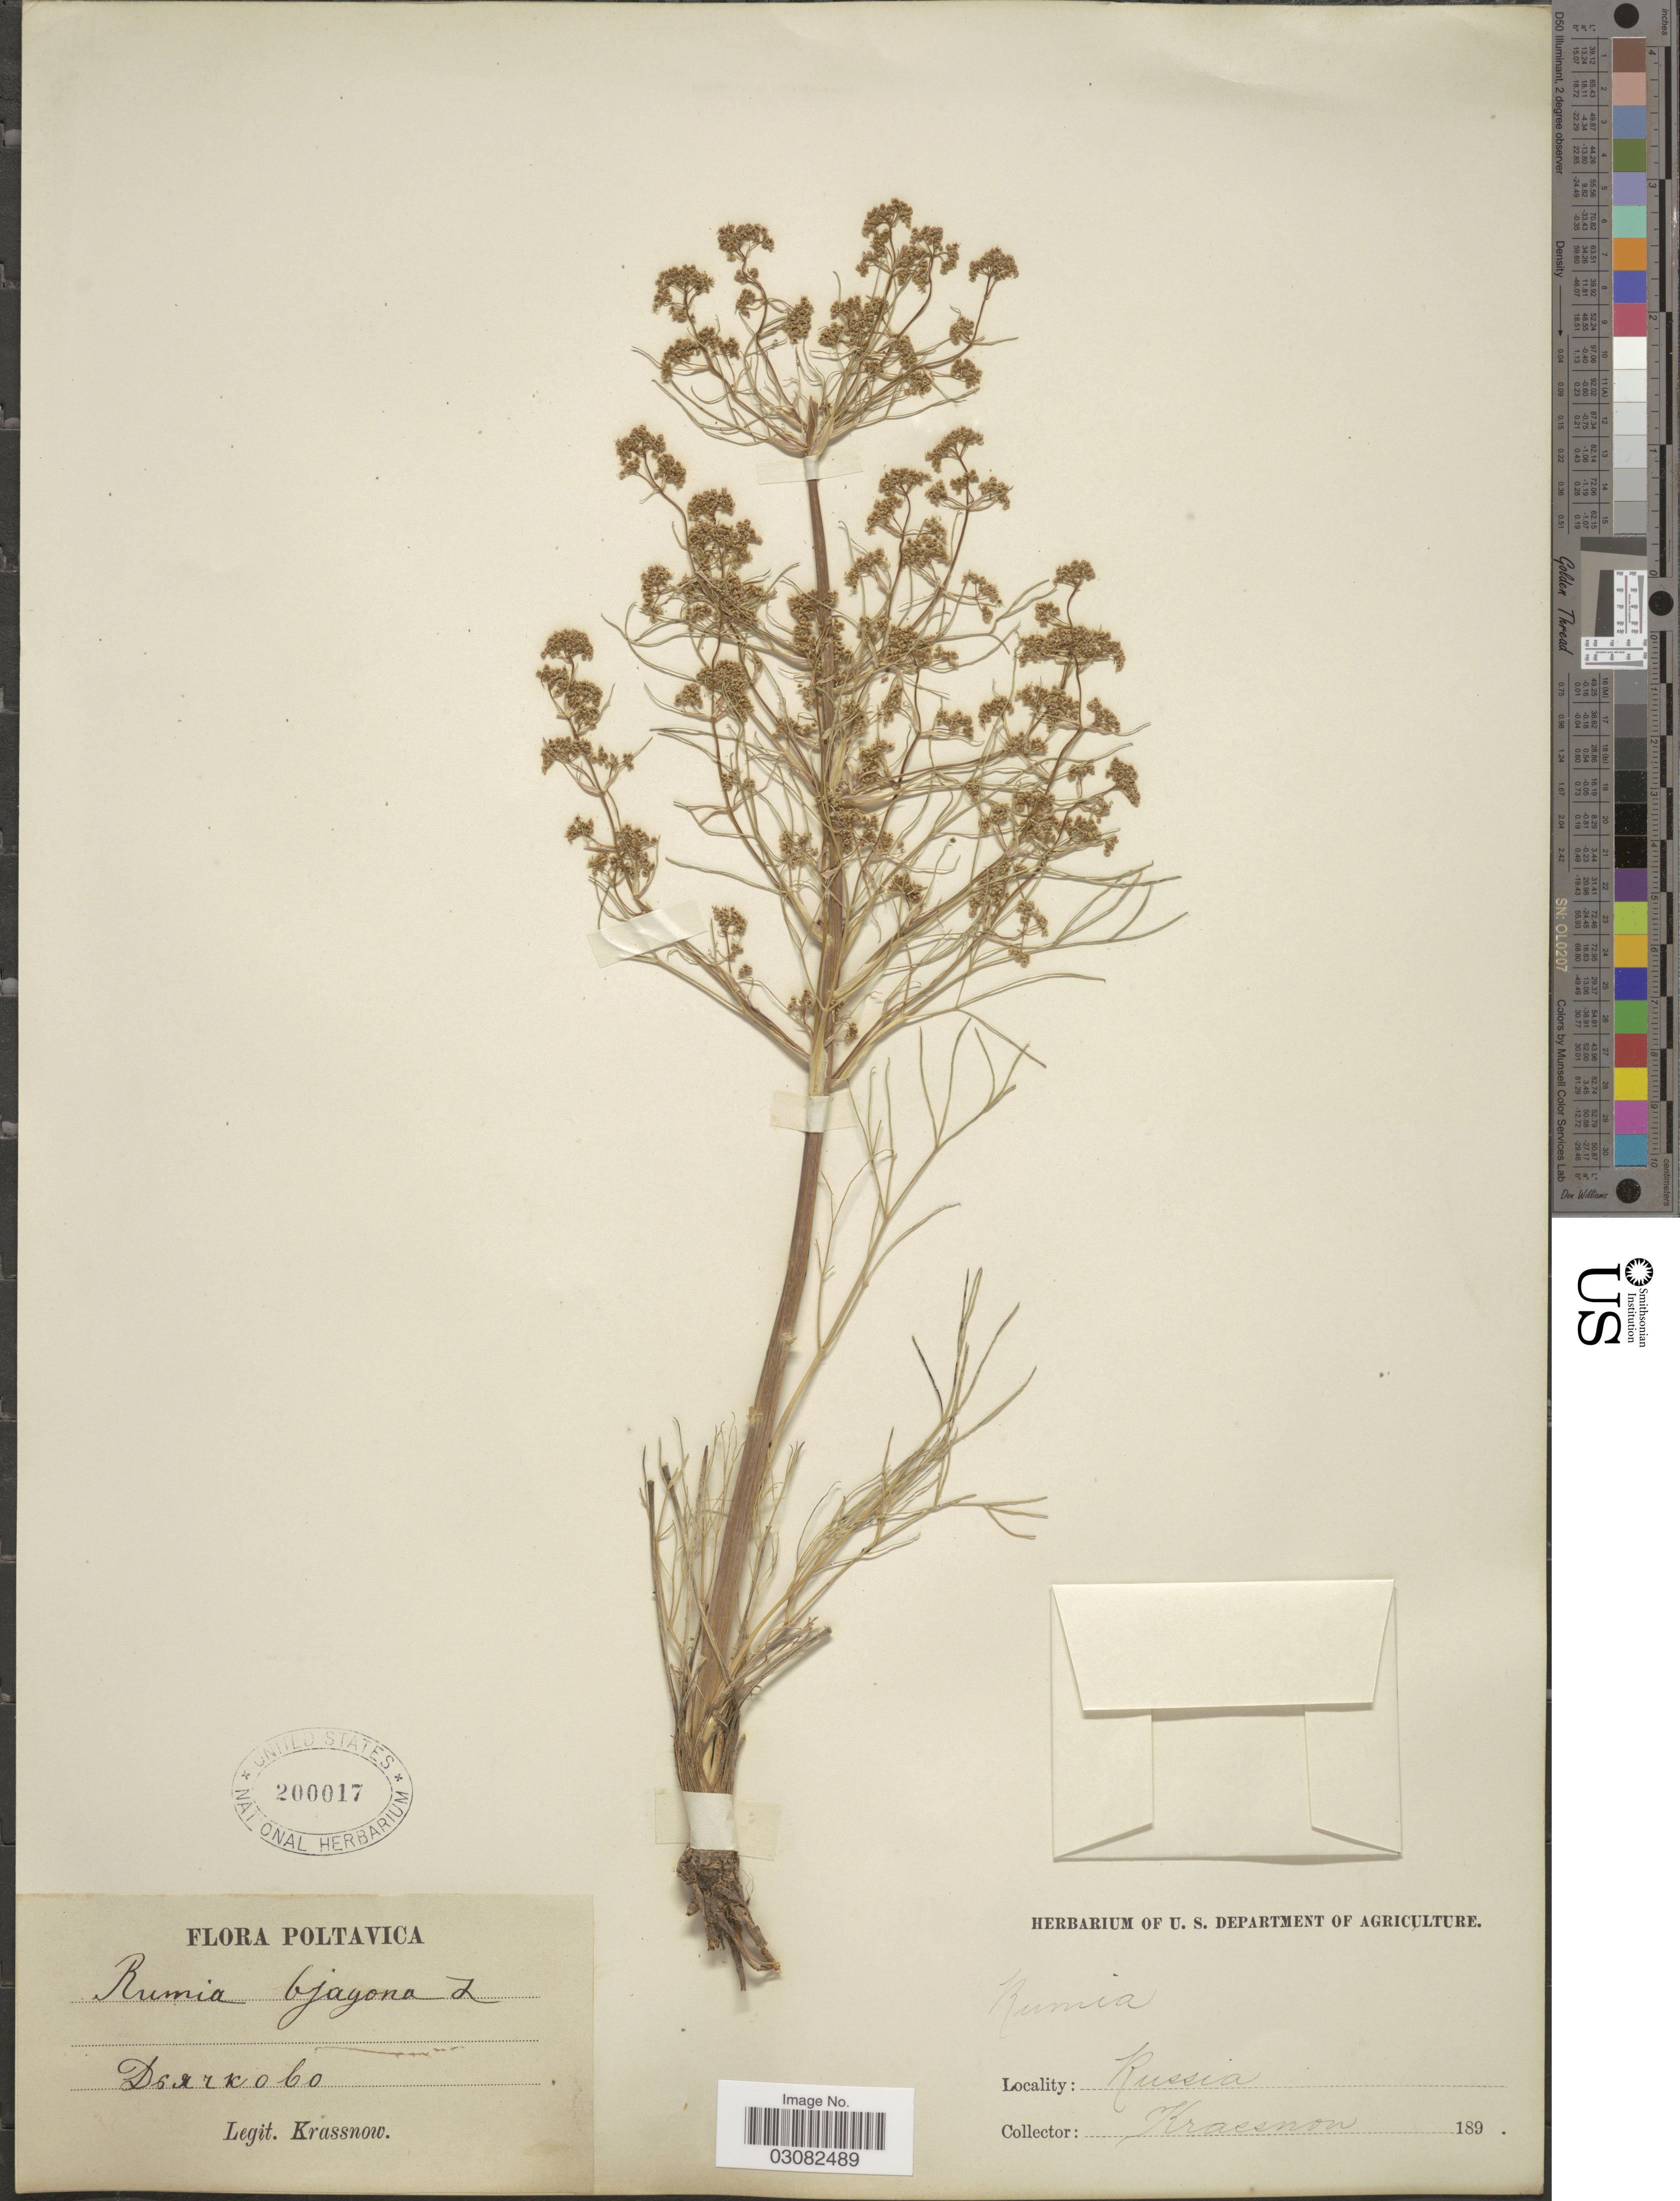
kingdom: Plantae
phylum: Tracheophyta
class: Magnoliopsida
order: Apiales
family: Apiaceae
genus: Trinia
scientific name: Trinia leiogona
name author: B. Fedtsch.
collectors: -. Krassnow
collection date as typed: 189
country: Ukraine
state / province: Poltava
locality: Dyachkove.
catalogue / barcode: US 200017